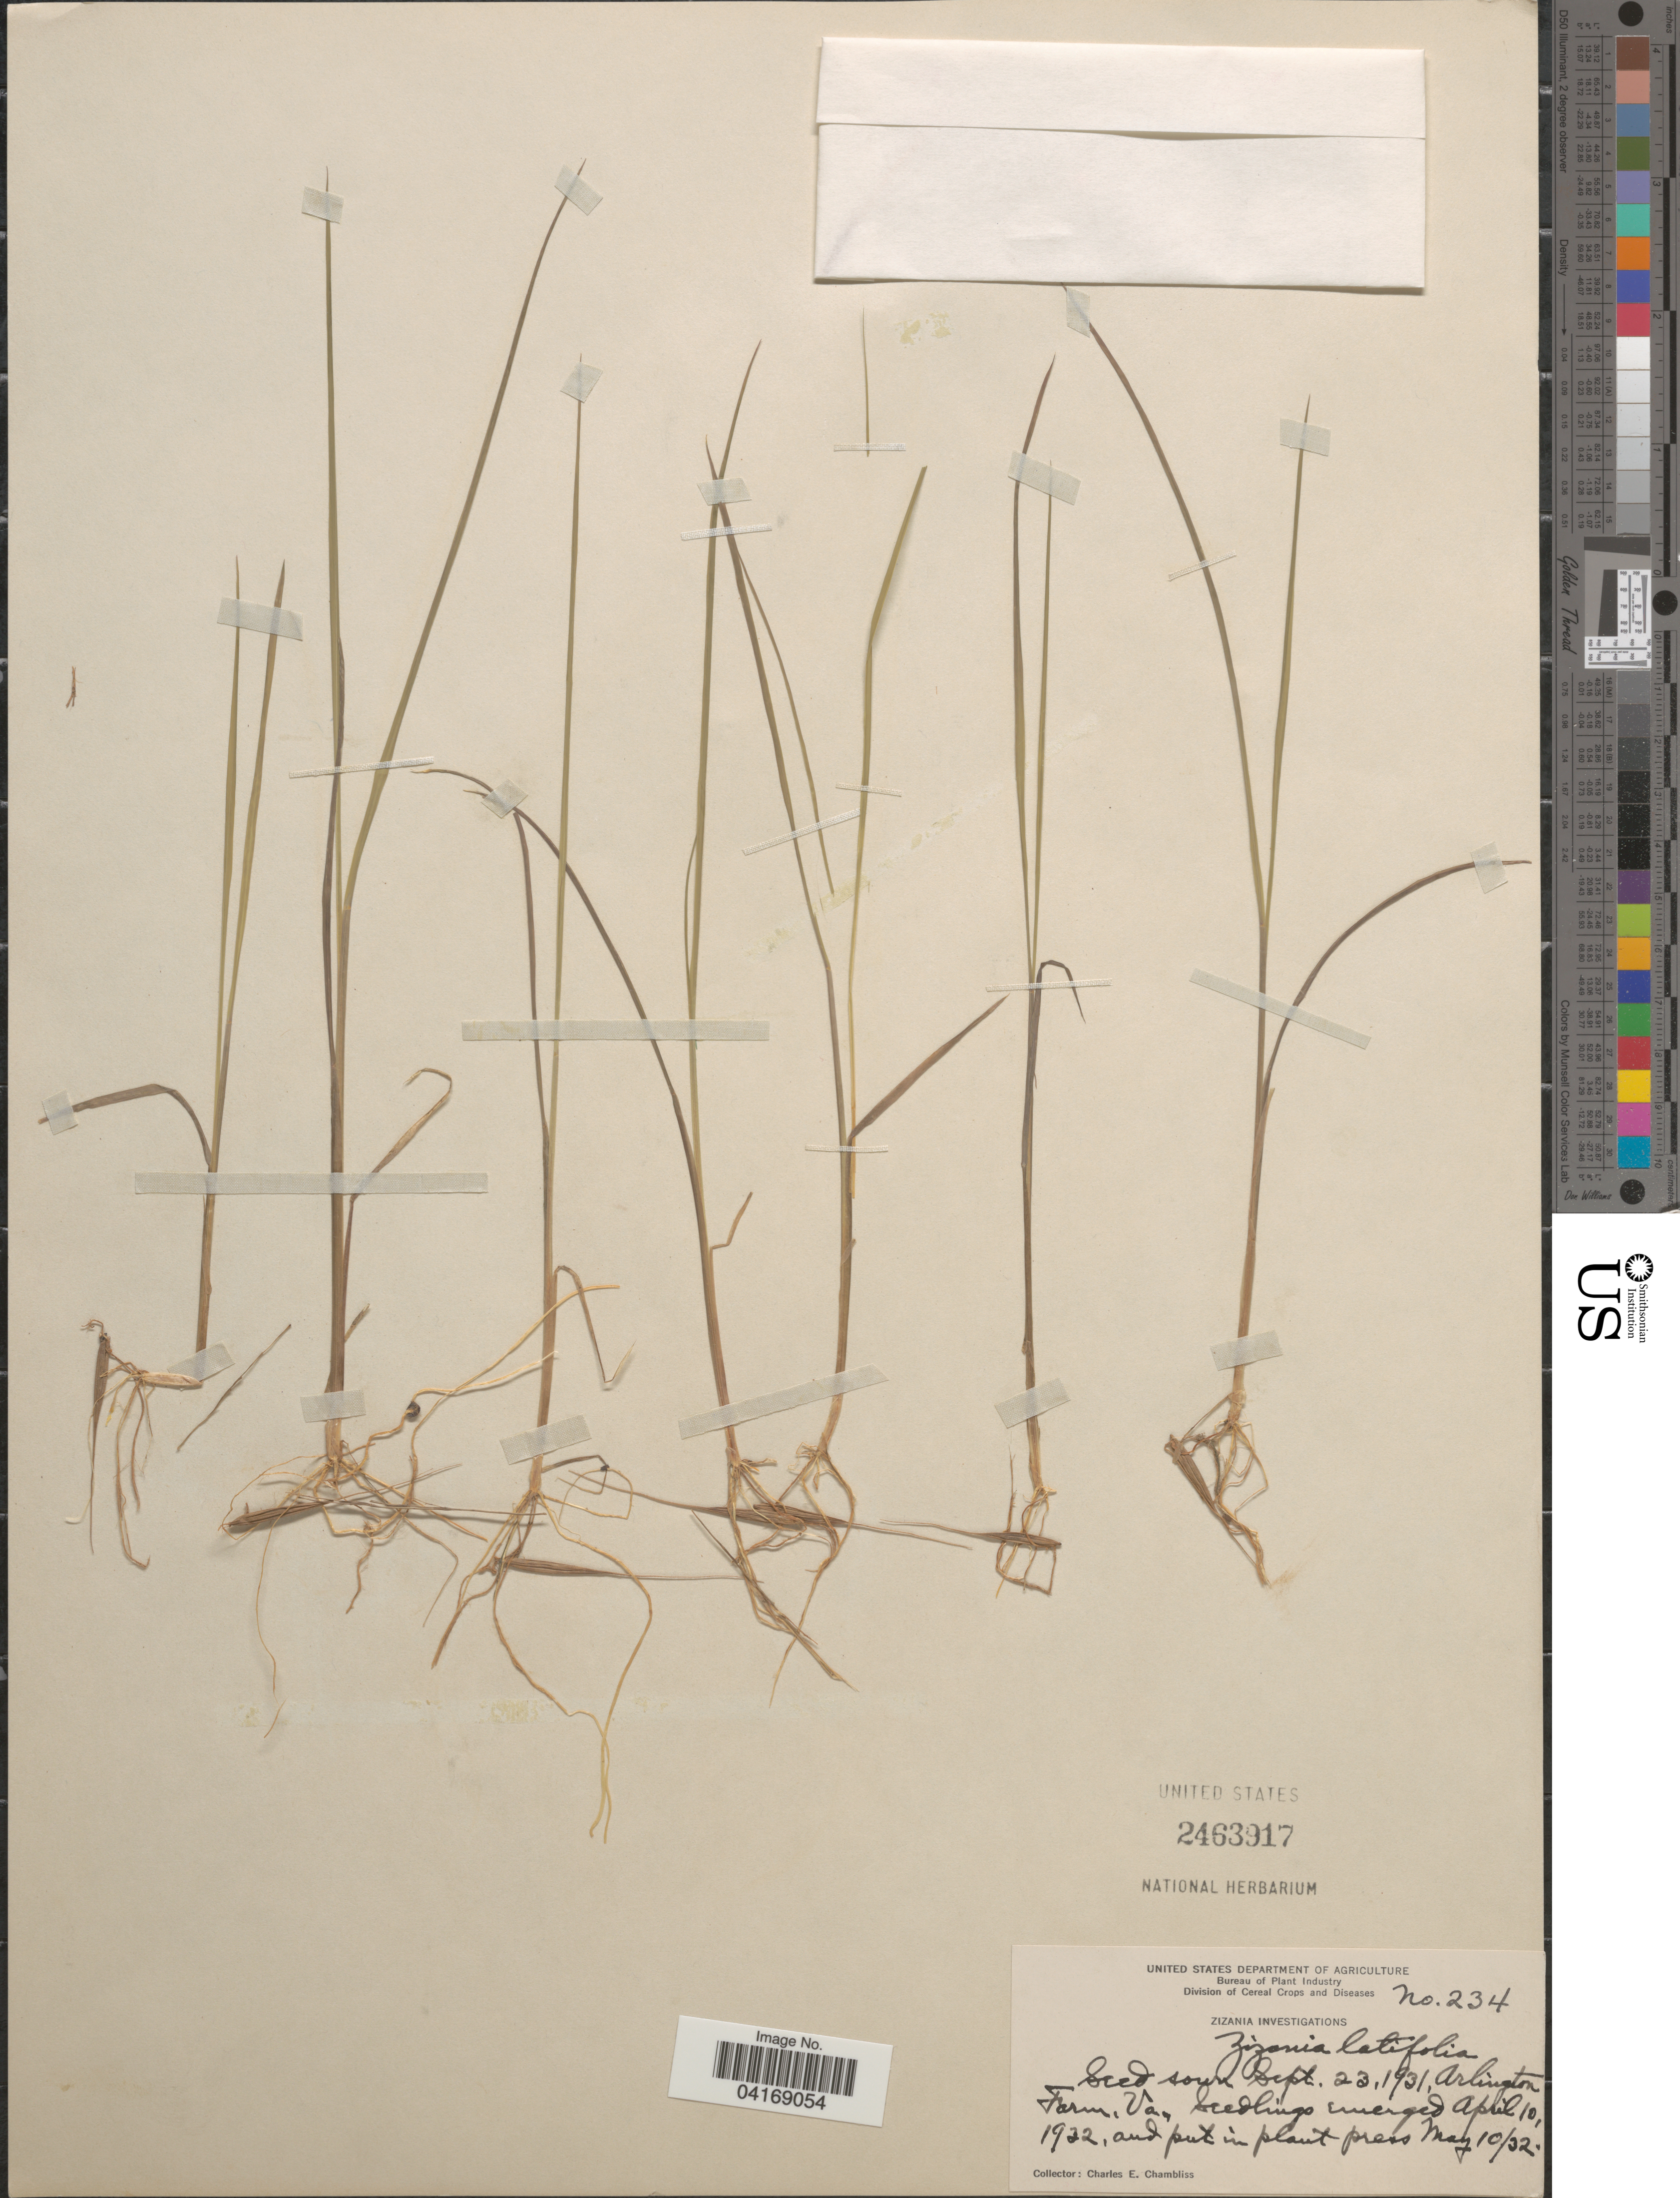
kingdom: Plantae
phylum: Tracheophyta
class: Liliopsida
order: Poales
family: Poaceae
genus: Zizania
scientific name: Zizania latifolia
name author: (Griseb.) Stapf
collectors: C. Chambliss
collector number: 234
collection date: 1931-09-23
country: United States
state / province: Virginia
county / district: Arlington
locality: Arlington Farm.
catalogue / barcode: US 2463917